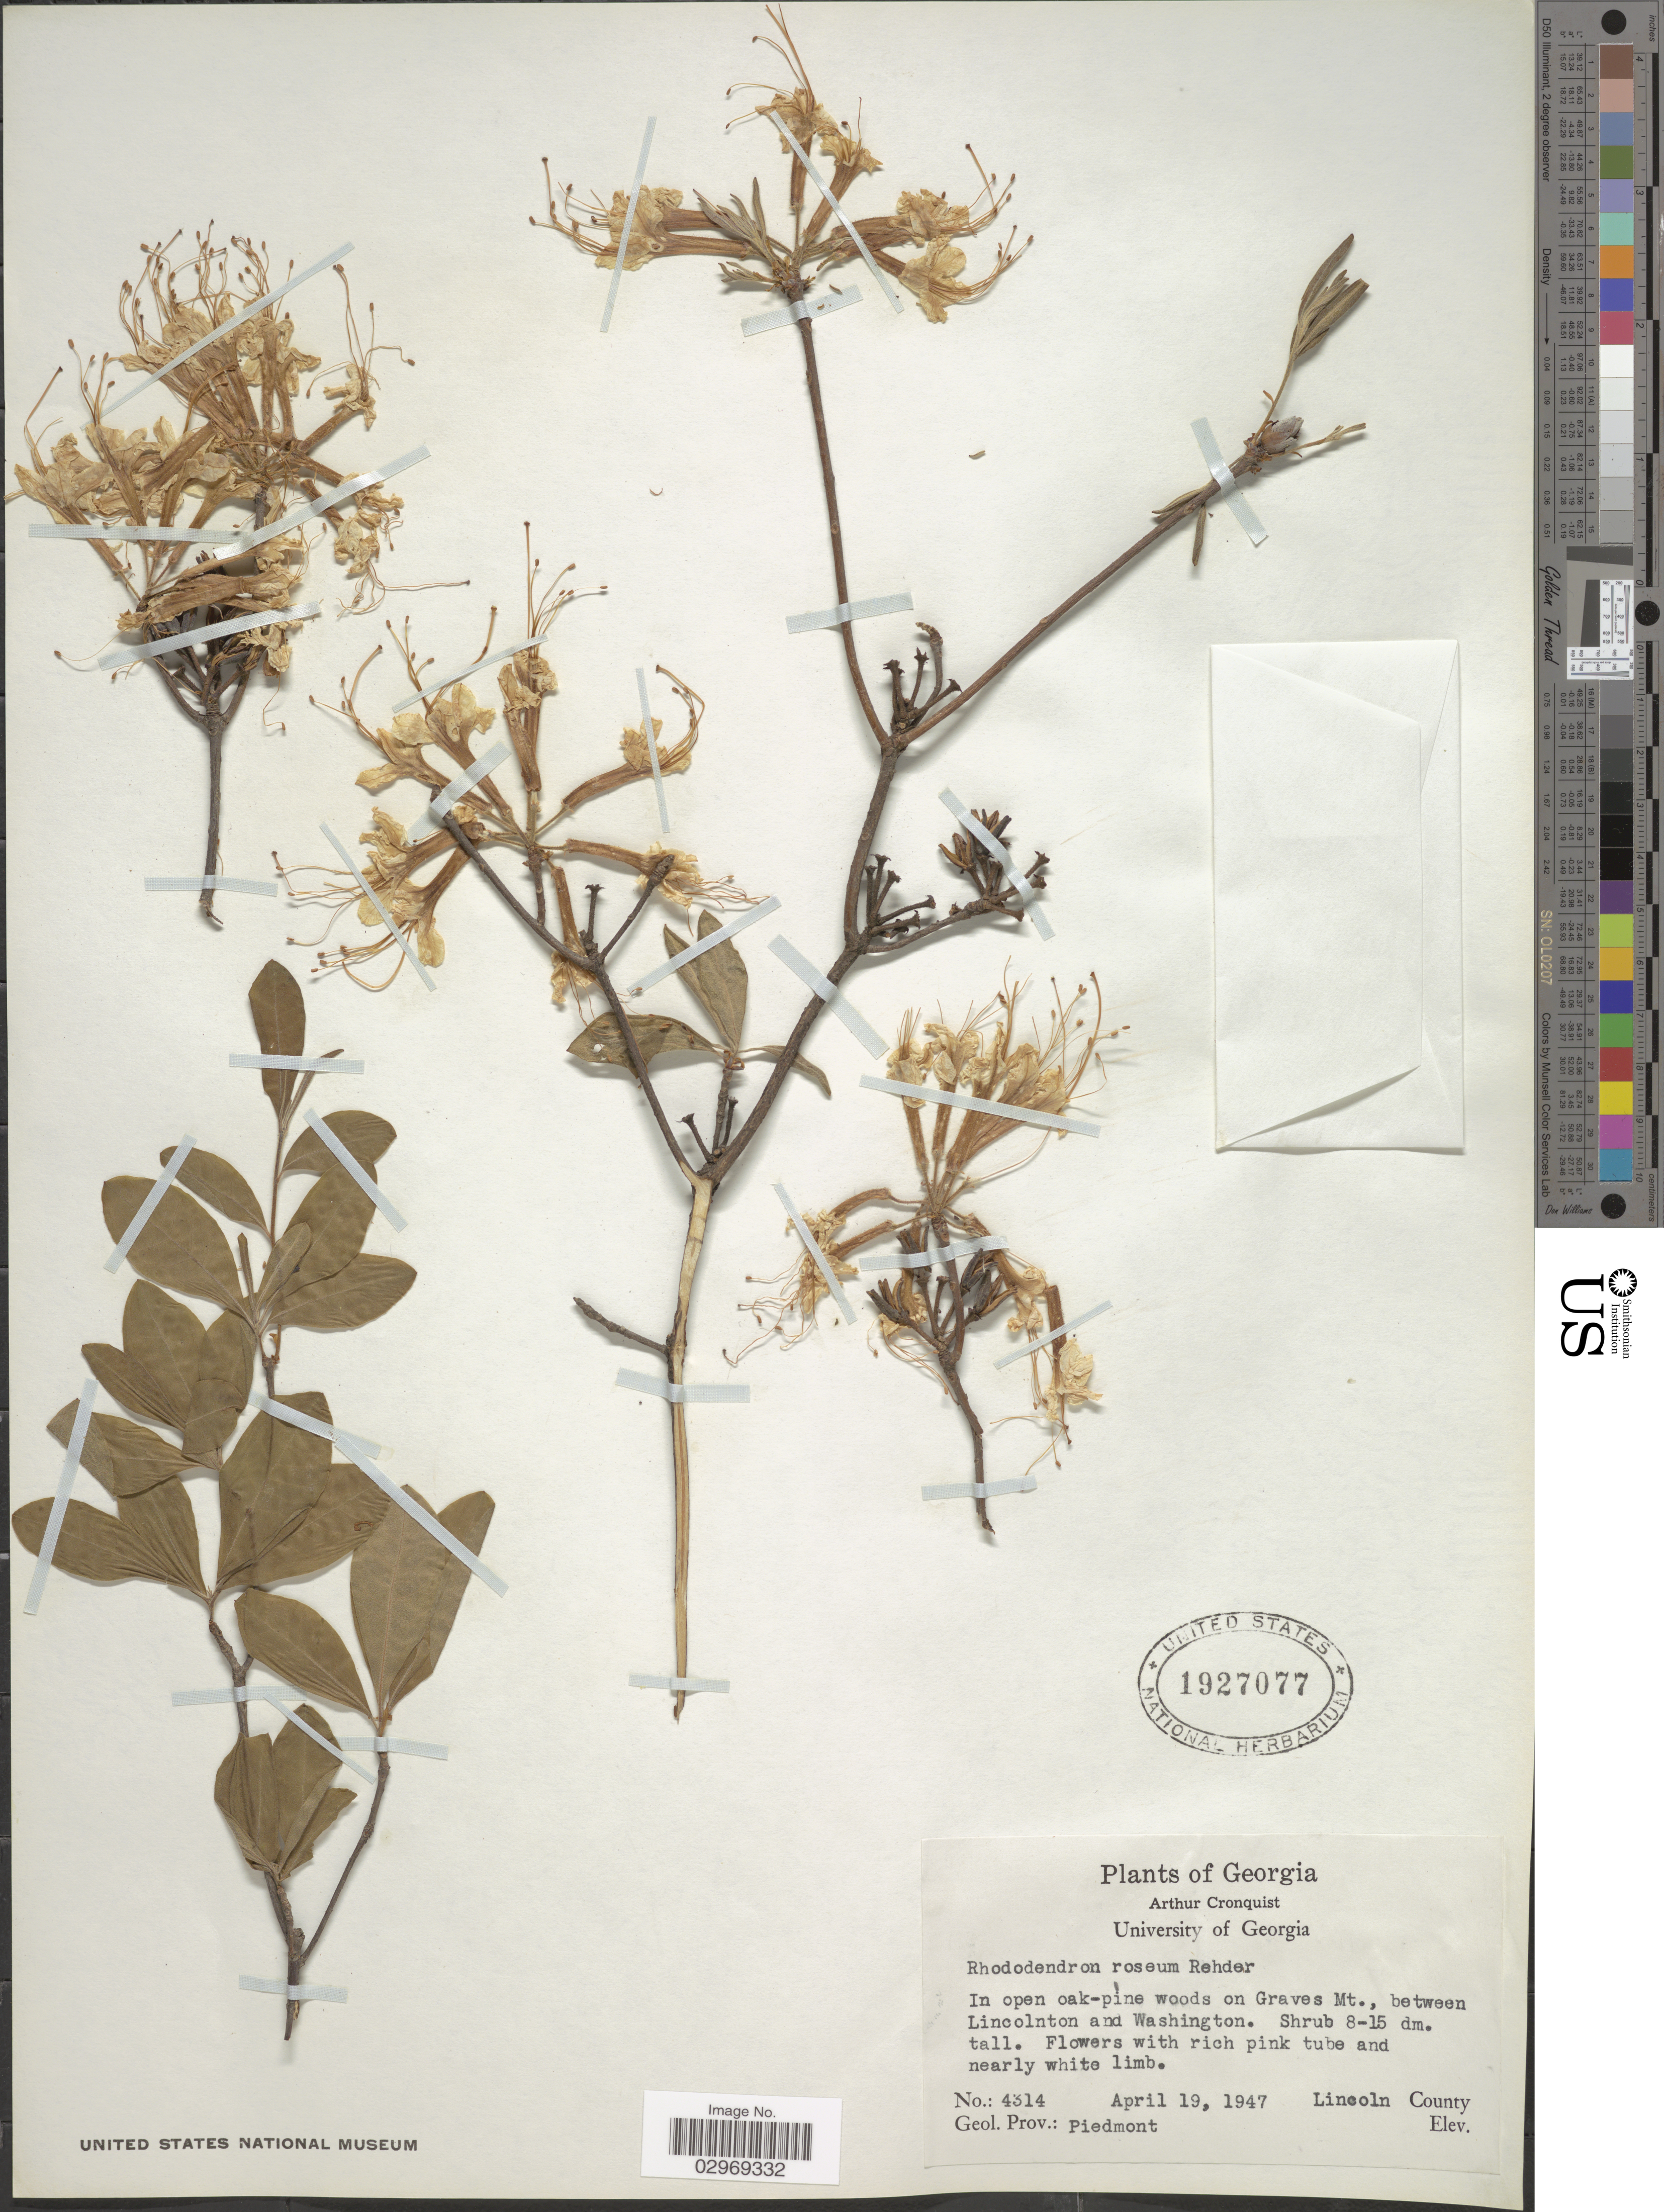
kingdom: Plantae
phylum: Tracheophyta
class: Magnoliopsida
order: Ericales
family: Ericaceae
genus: Rhododendron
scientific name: Rhododendron roseum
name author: (Loisel.) Rehder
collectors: A. J. Cronquist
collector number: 4314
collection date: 1947-04-19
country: United States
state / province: Georgia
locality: In open oak-pine woods on Graves Mt., between Lincolnton and Washington. Lincoln County. Geol. Prov.: Piedmont.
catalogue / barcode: US 1927077